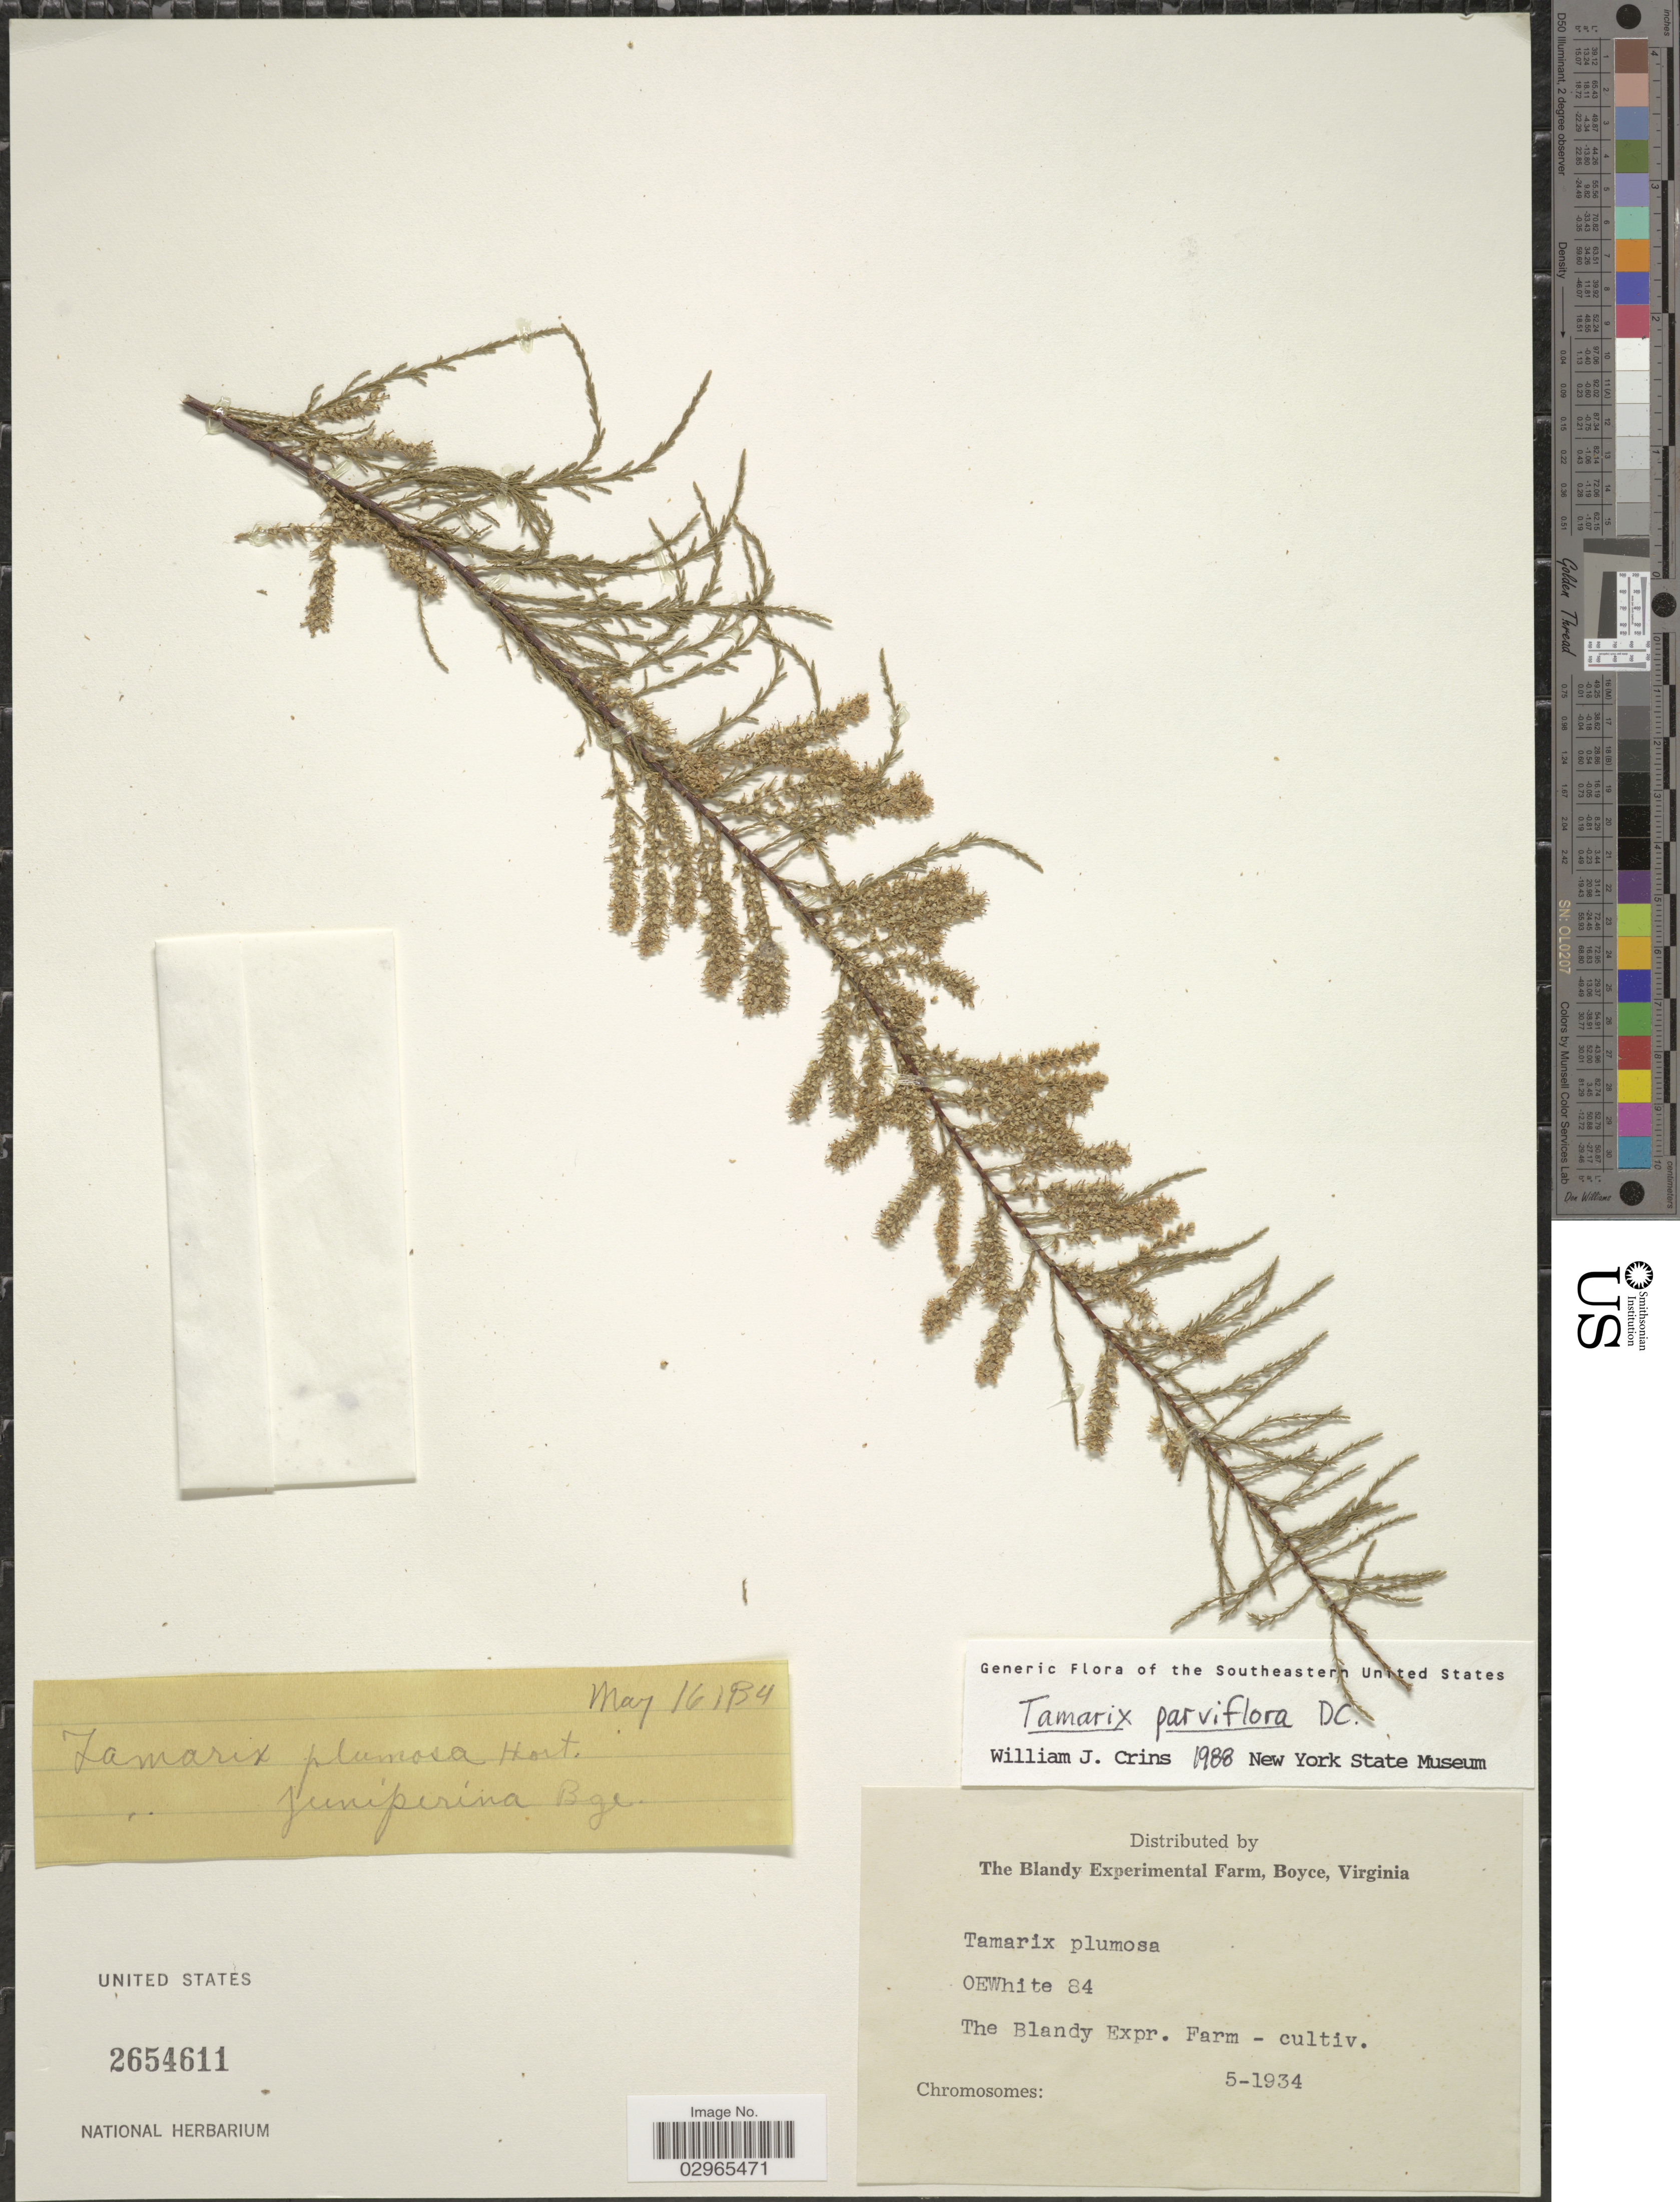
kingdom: Plantae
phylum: Tracheophyta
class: Magnoliopsida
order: Caryophyllales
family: Tamaricaceae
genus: Tamarix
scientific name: Tamarix parviflora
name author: DC.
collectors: O. E. White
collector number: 84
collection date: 1934-05-16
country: United States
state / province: Virginia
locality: The Blandy Experimental Farm, Boyce.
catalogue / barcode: US 2654611